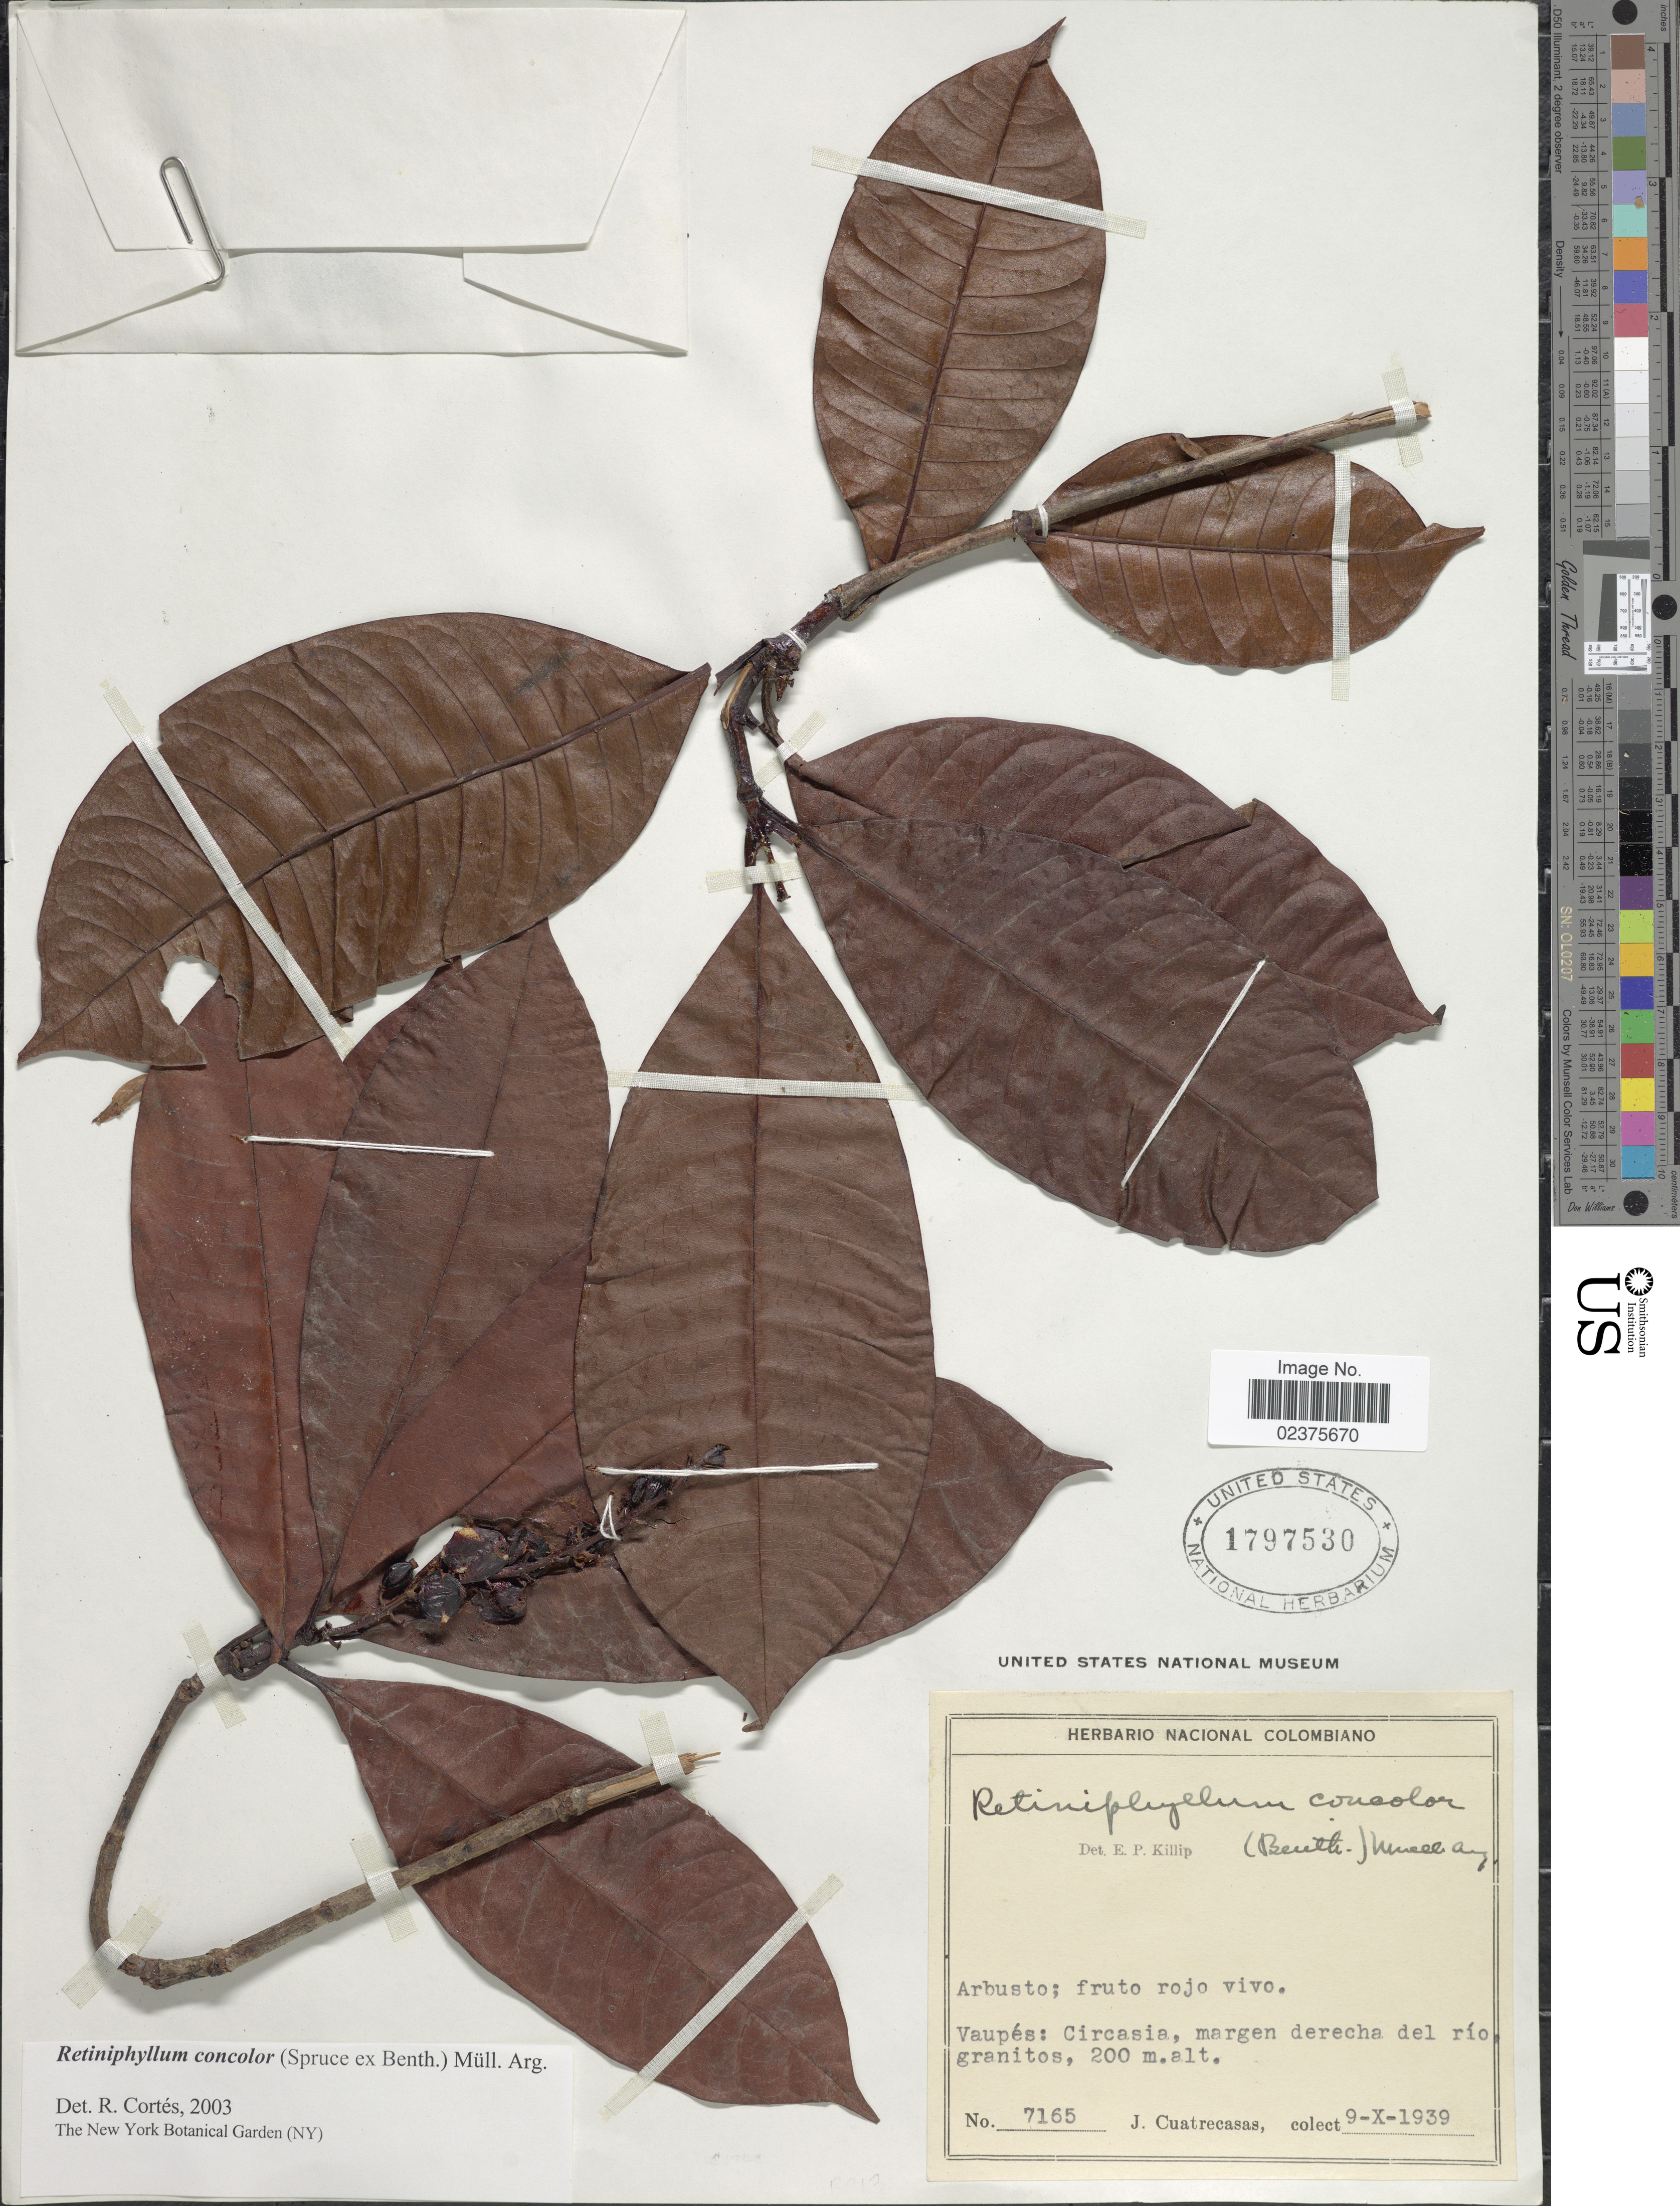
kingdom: Plantae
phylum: Tracheophyta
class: Magnoliopsida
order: Gentianales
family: Rubiaceae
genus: Retiniphyllum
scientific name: Retiniphyllum concolor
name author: (Spruce ex Benth.) Müll. Arg.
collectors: J. Cuatrecasas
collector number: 7165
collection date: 1939-10-09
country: Colombia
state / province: Vaupés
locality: Circasia, margen derecha del río granitos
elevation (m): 200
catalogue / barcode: US 1797530